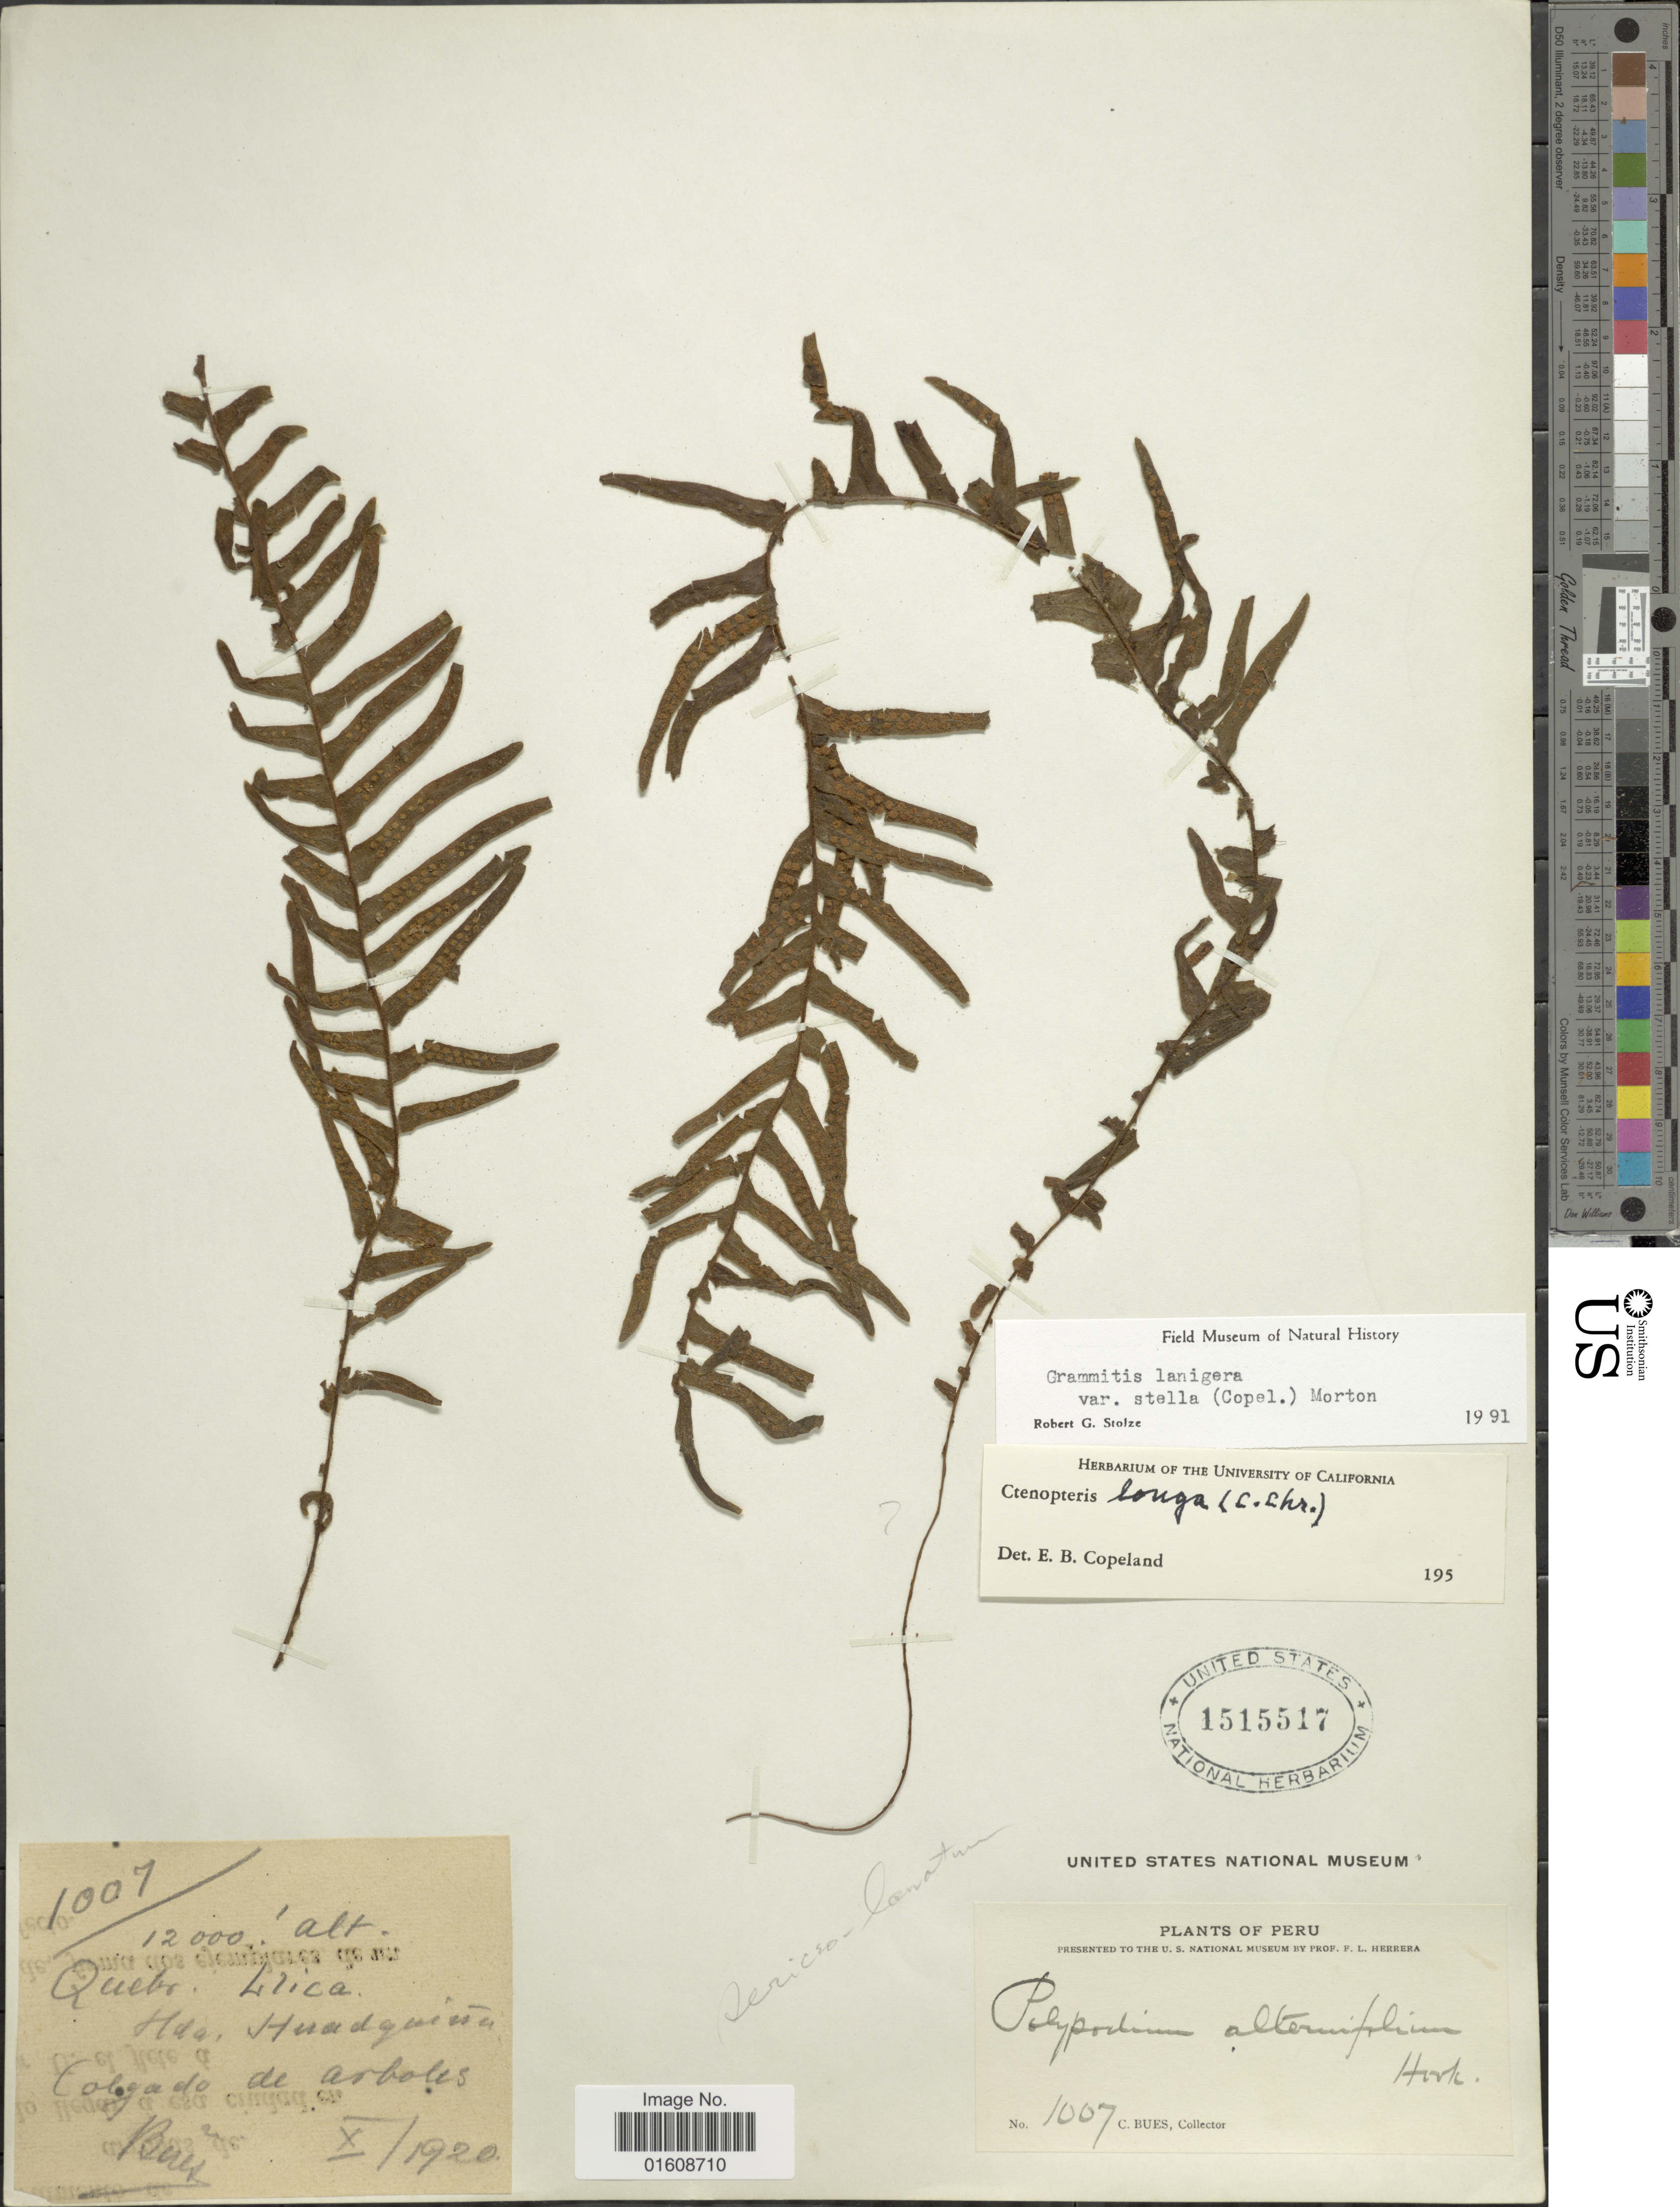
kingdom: Plantae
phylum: Tracheophyta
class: Polypodiopsida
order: Polypodiales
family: Polypodiaceae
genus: Alansmia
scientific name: Alansmia lanigera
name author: (Desv.) Moguel & M. Kessler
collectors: C. Bues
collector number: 1007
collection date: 1920-10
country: Peru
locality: Quebr. Llica. Huadquiña. Colgado de arboles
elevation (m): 3658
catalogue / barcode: US 1515517